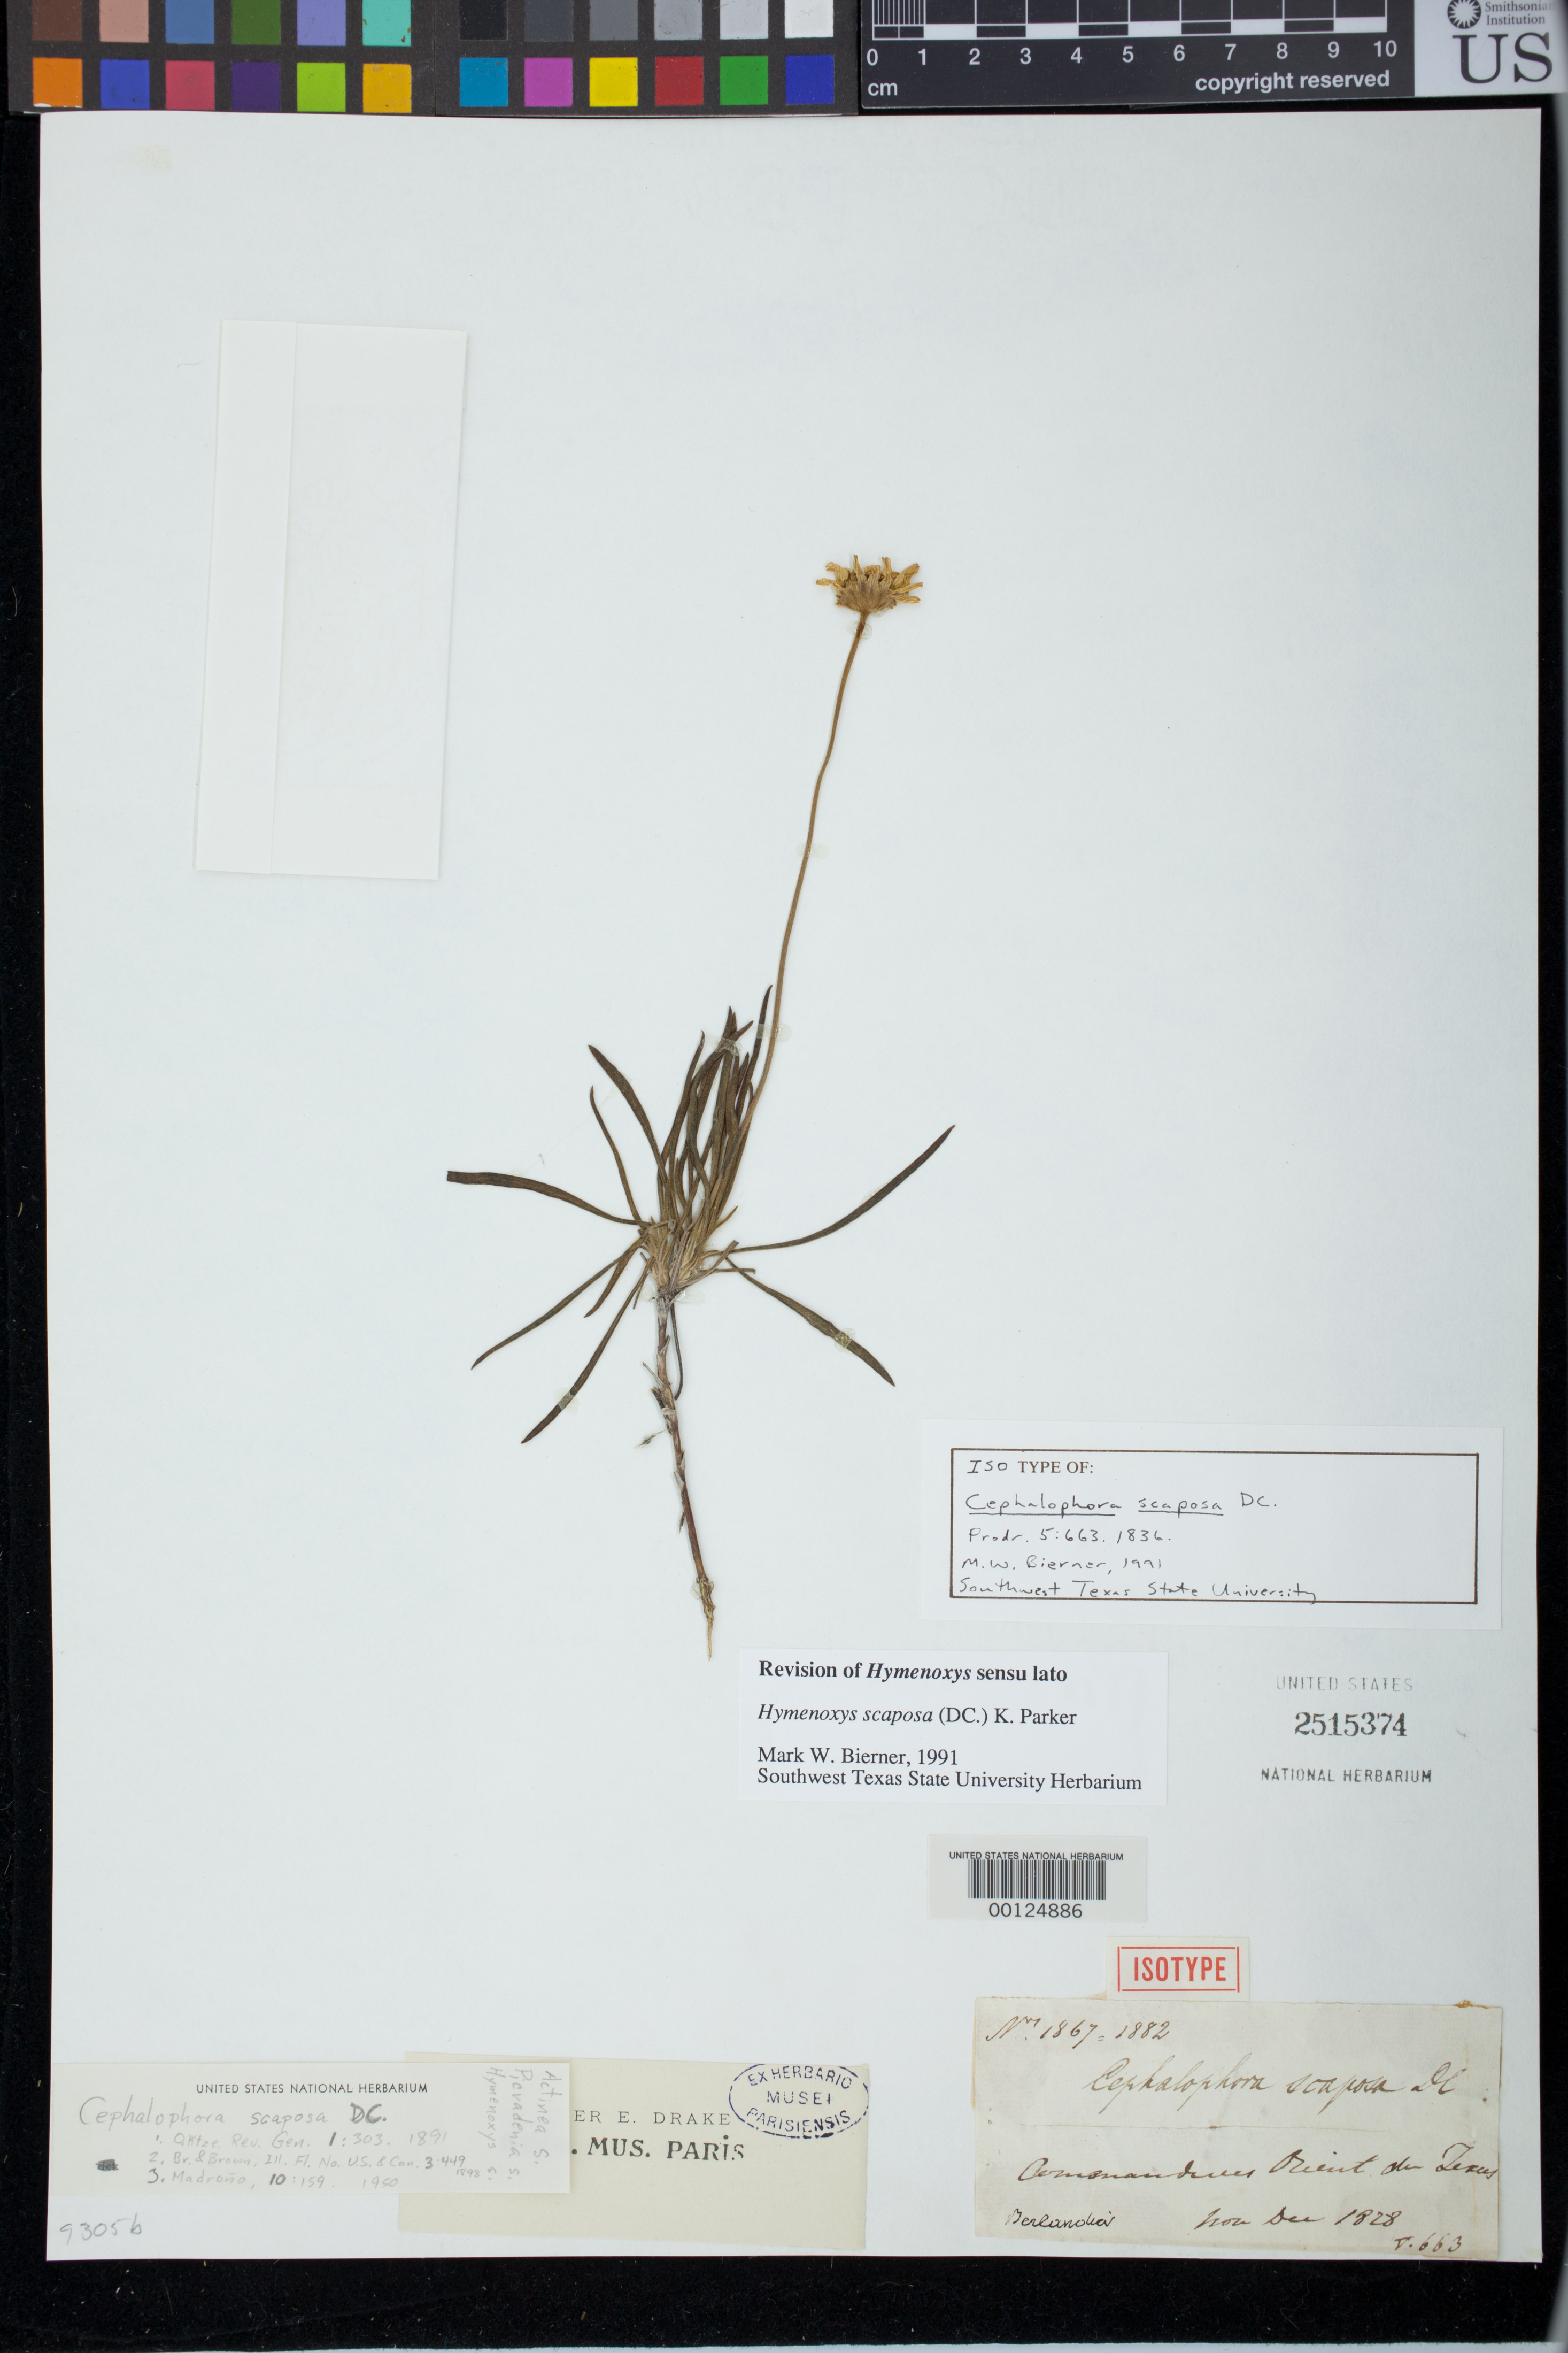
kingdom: Plantae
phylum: Tracheophyta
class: Magnoliopsida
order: Asterales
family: Asteraceae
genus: Cephalophora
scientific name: Cephalophora scaposa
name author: DC.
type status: Isosyntype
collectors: J. L. Berlandier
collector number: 1867 = 1882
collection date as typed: Nov Dec 1828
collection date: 1828-11/1828-12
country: United States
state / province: Texas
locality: Comancherias Orient du Texas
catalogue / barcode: US 2515374